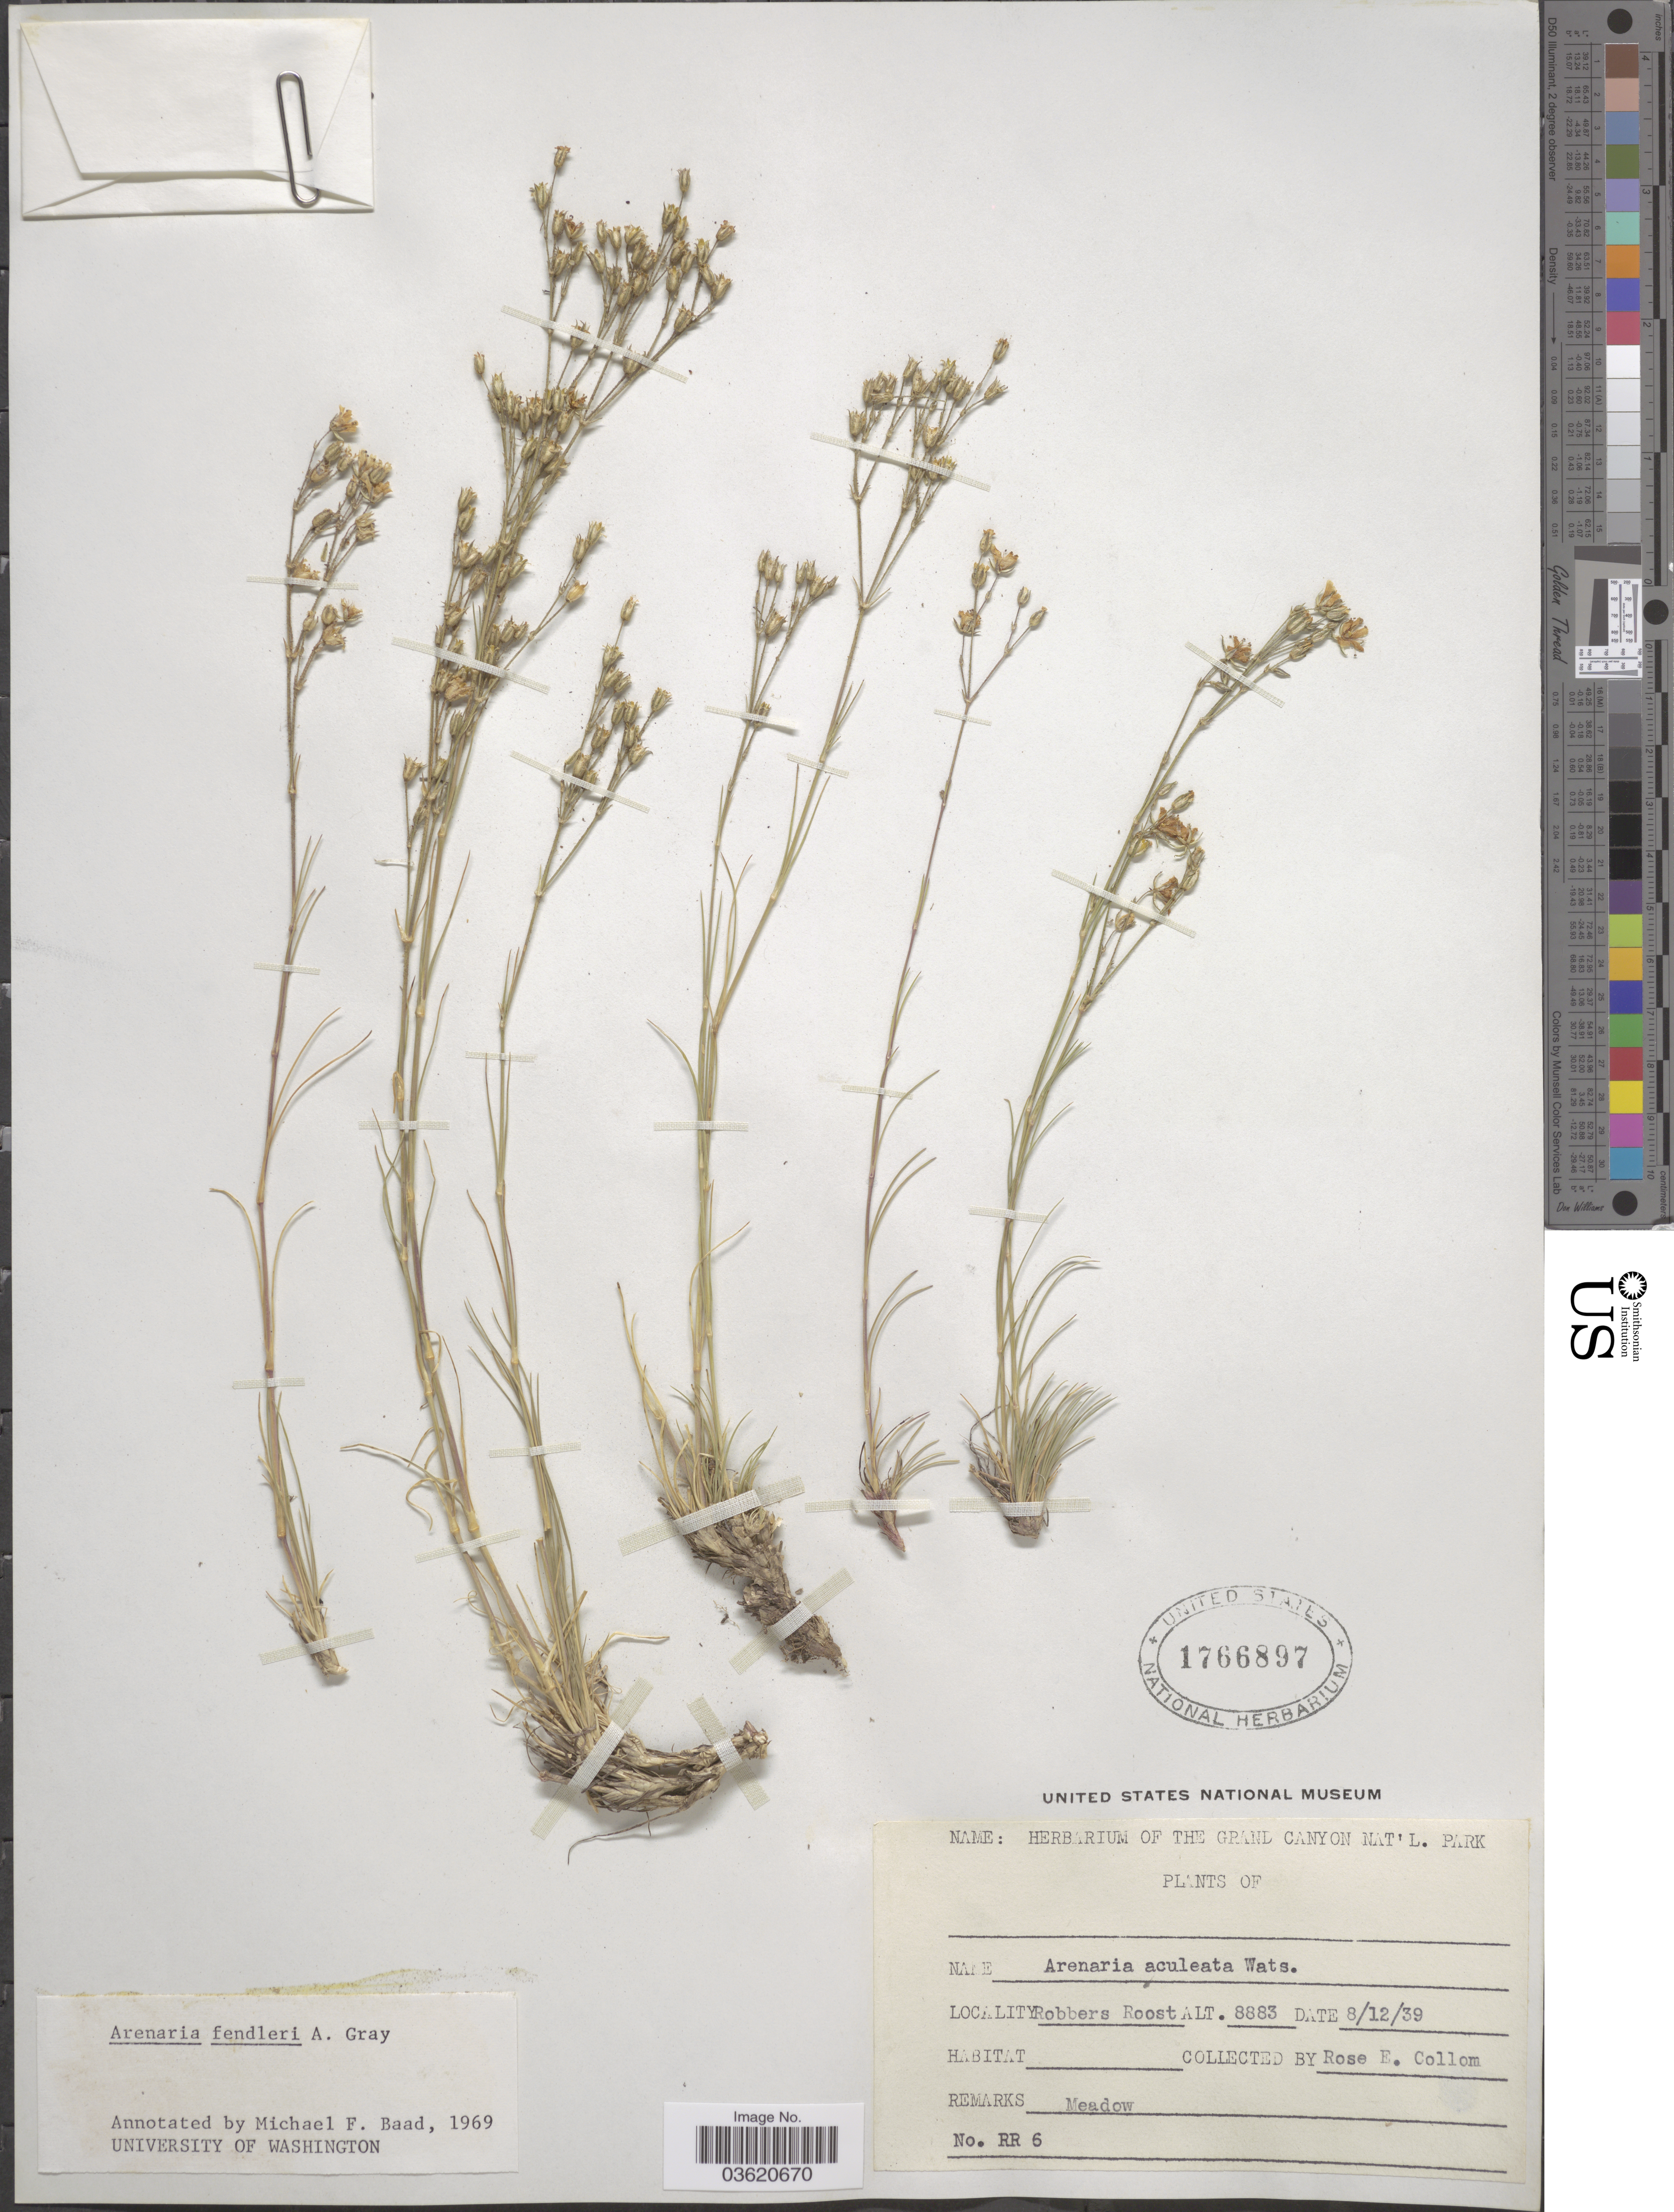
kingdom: Plantae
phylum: Tracheophyta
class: Magnoliopsida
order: Caryophyllales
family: Caryophyllaceae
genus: Eremogone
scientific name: Eremogone fendleri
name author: (A. Gray) Ikonn.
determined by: U.S. National Herbarium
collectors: R. E. Collom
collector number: RR6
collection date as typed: Transcribed d/m/y: 12/8/39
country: United States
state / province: Utah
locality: Robbers Roost.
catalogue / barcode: US 1766897